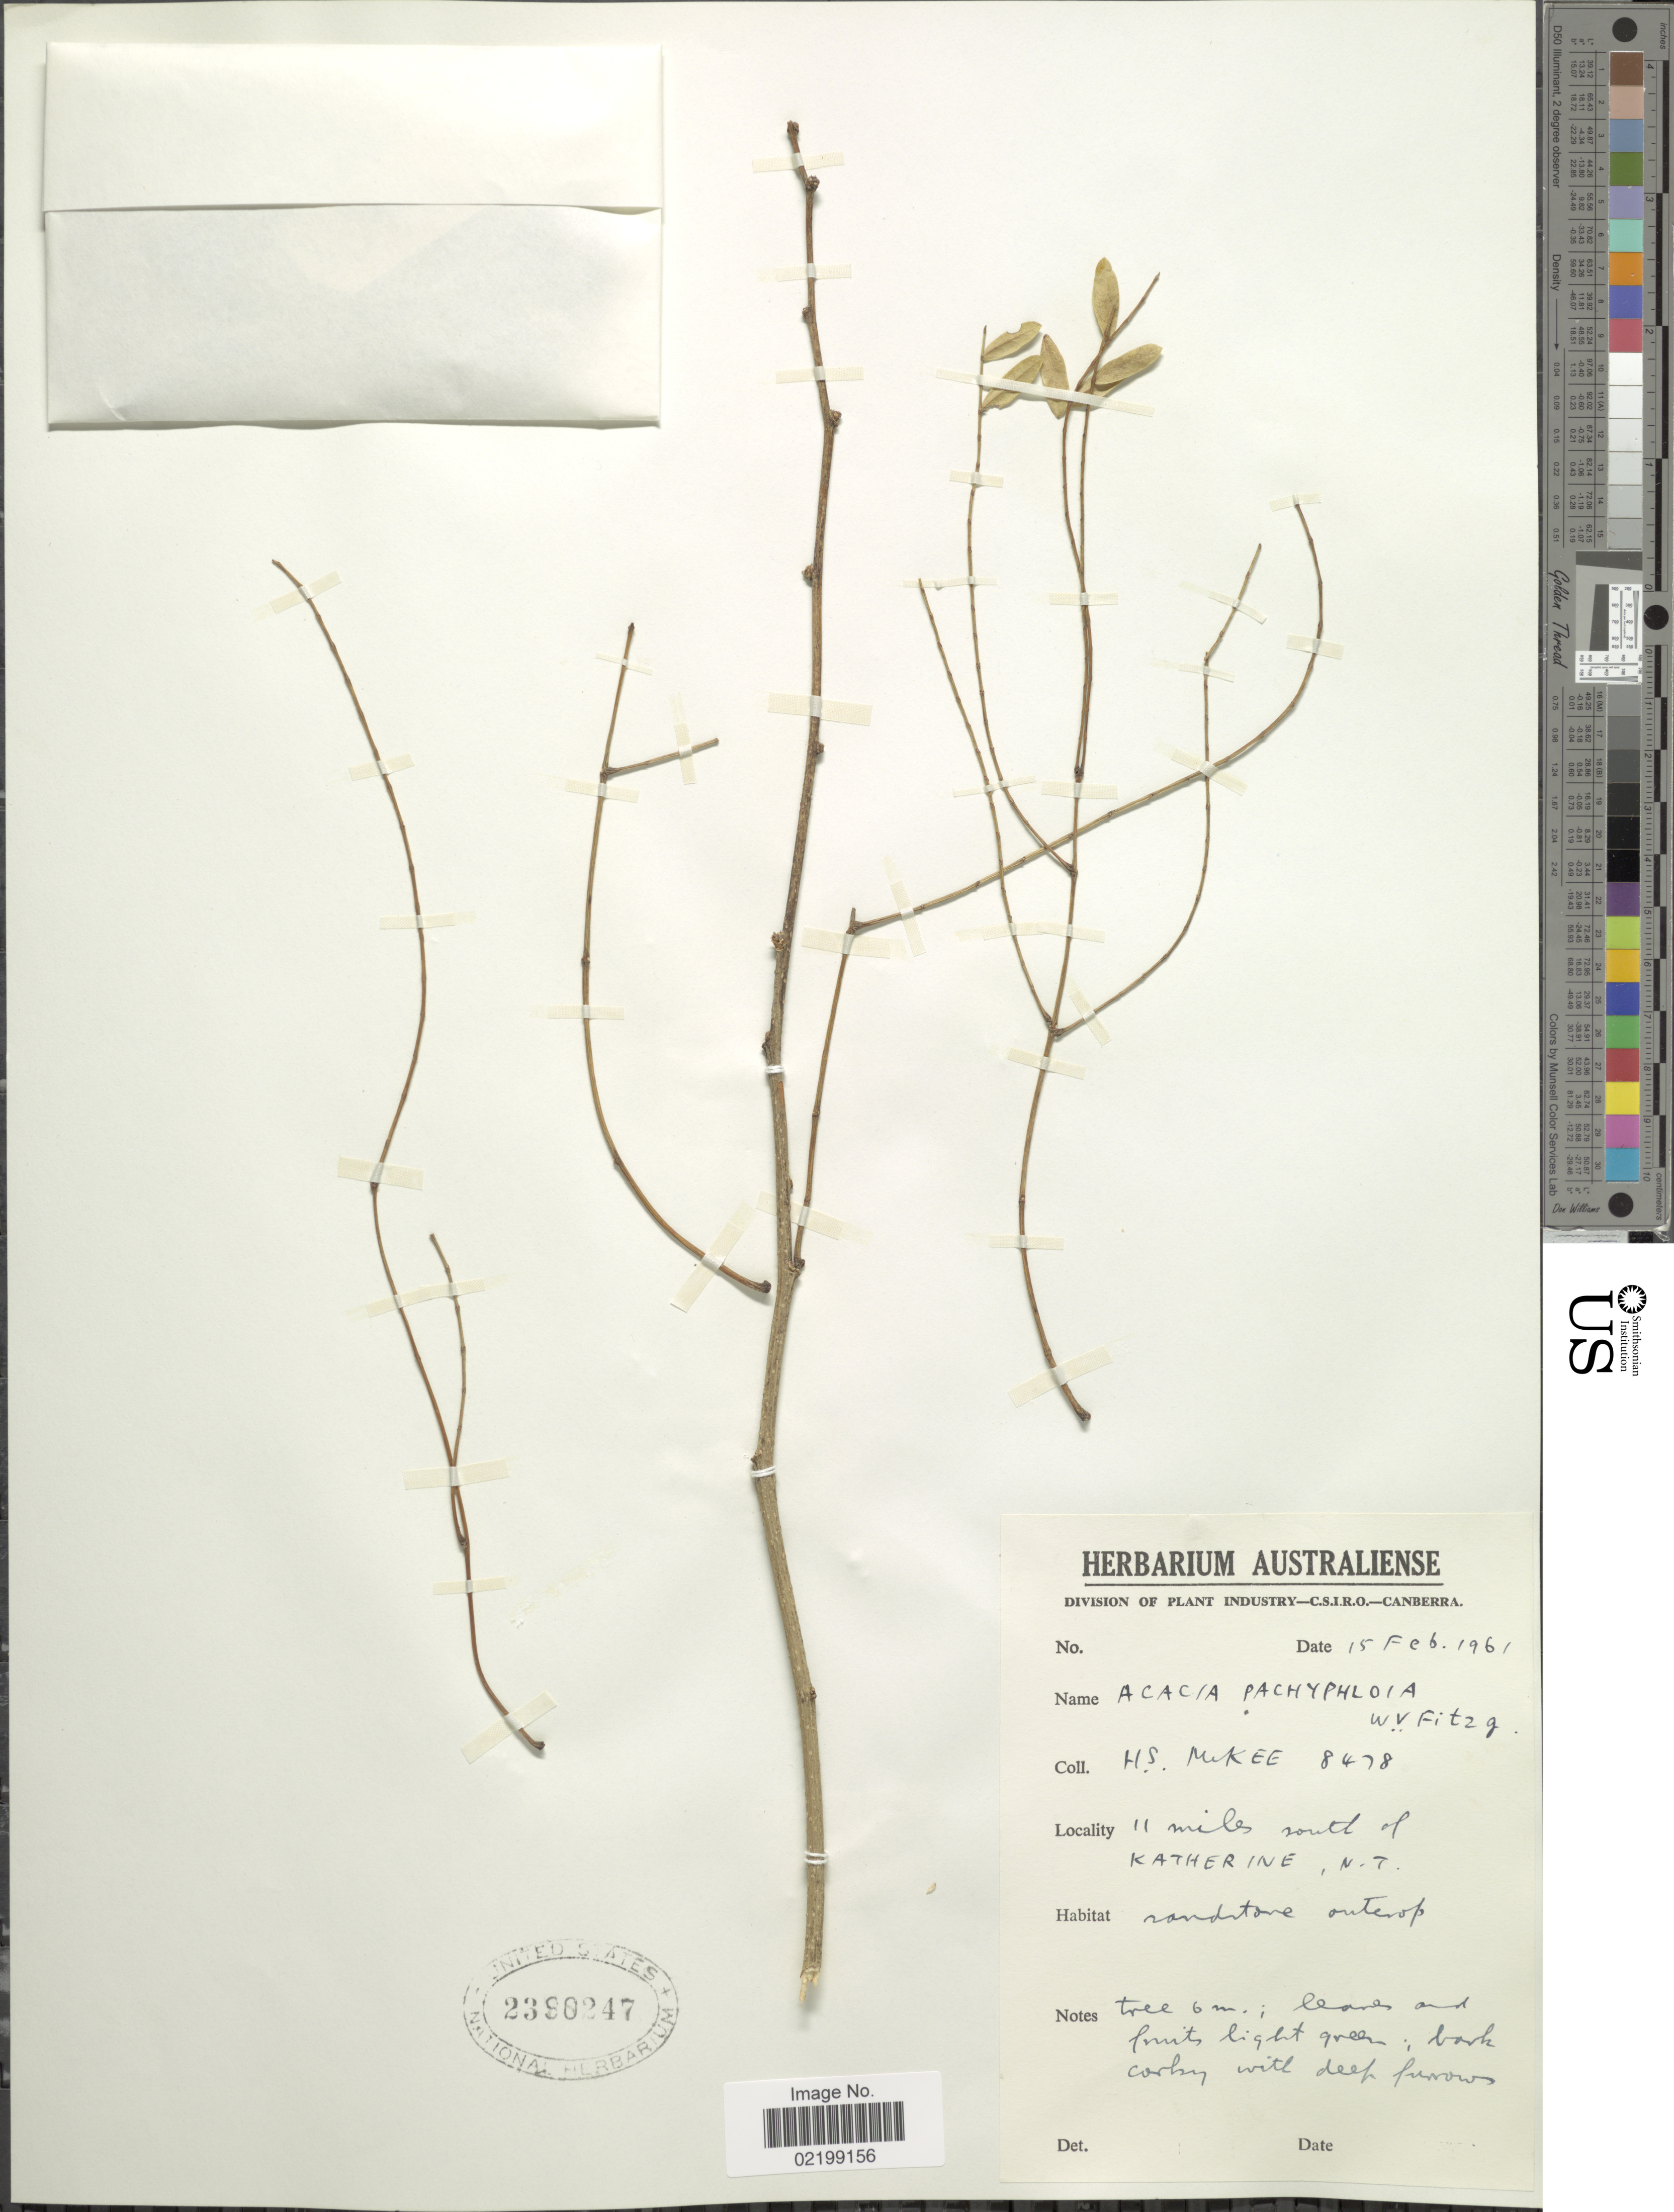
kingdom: Plantae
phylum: Tracheophyta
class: Magnoliopsida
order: Fabales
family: Fabaceae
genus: Acacia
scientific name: Acacia pachyphloia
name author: W. Fitzg.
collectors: H. S. McKee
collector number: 8478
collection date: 1961-02-15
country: Australia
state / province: Northern Territory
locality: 11 miles south of Katherine, sandstone outcrop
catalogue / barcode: US 2390247